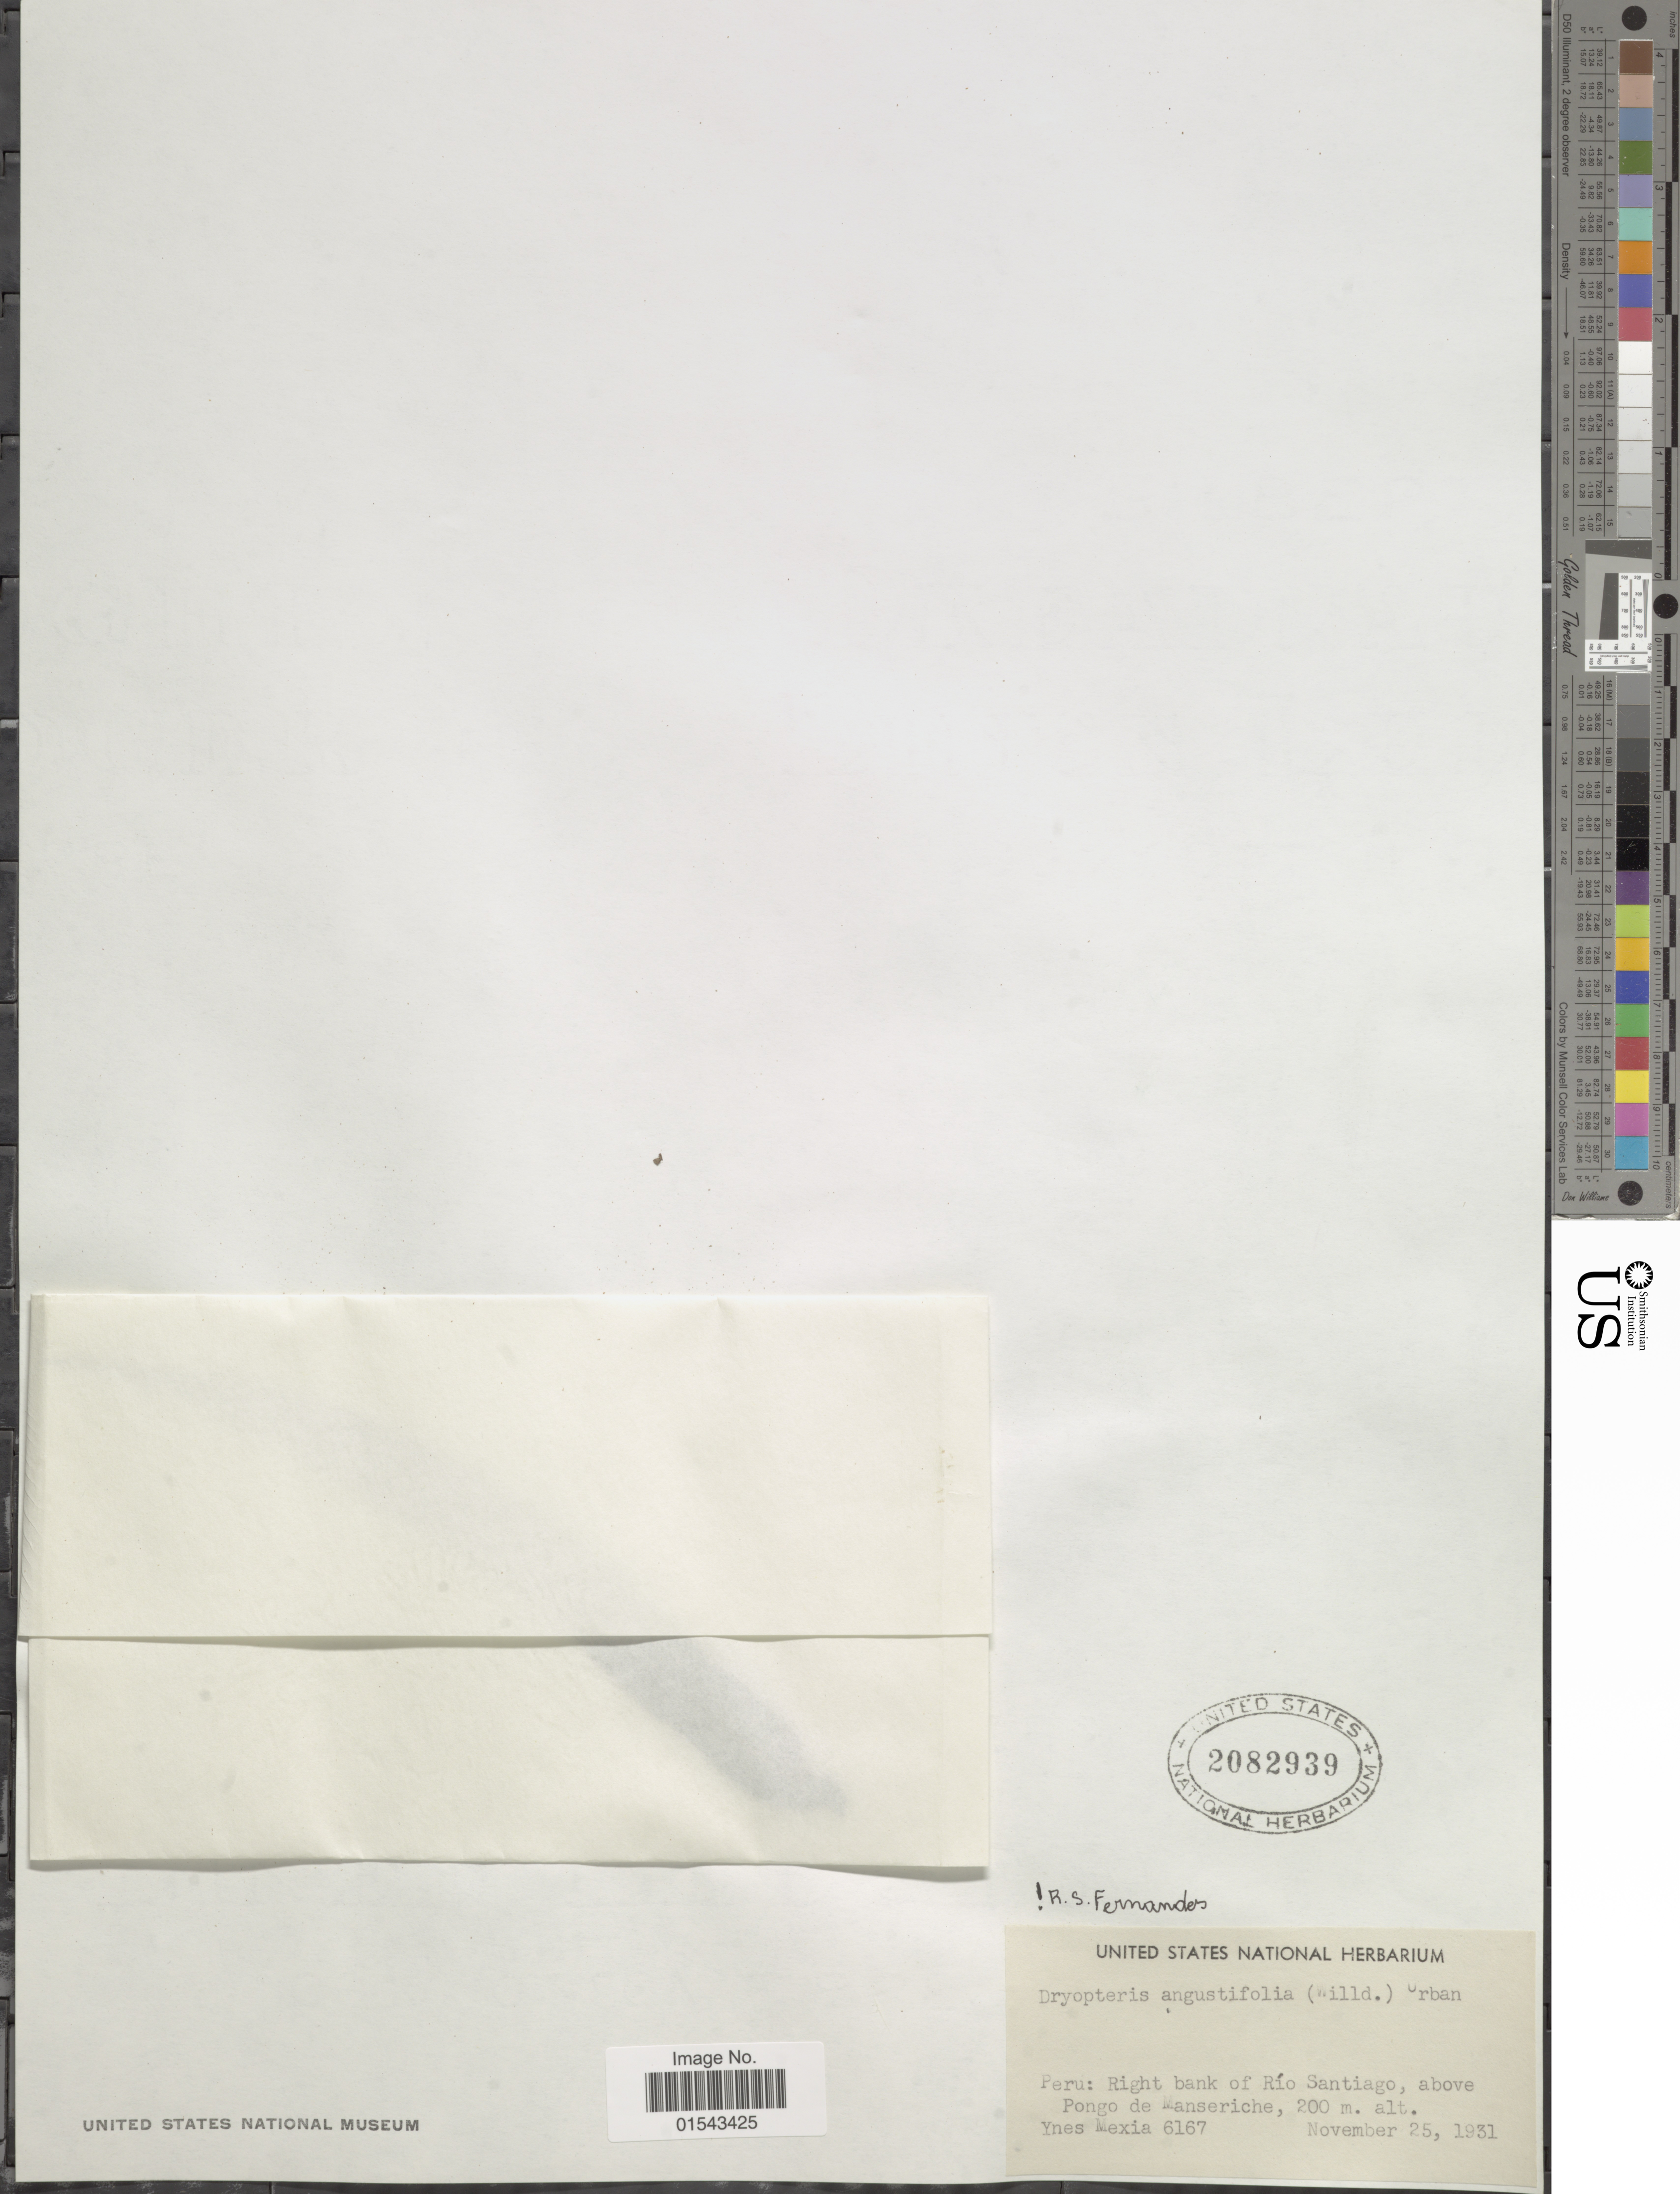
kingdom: Plantae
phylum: Tracheophyta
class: Polypodiopsida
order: Polypodiales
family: Thelypteridaceae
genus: Meniscium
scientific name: Meniscium angustifolium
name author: Willd.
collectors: Y. Mexia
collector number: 6167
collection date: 1931-11-25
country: Peru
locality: Bank of Río Santiago, above Pongo de Manseriche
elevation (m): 200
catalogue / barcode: US 2082939